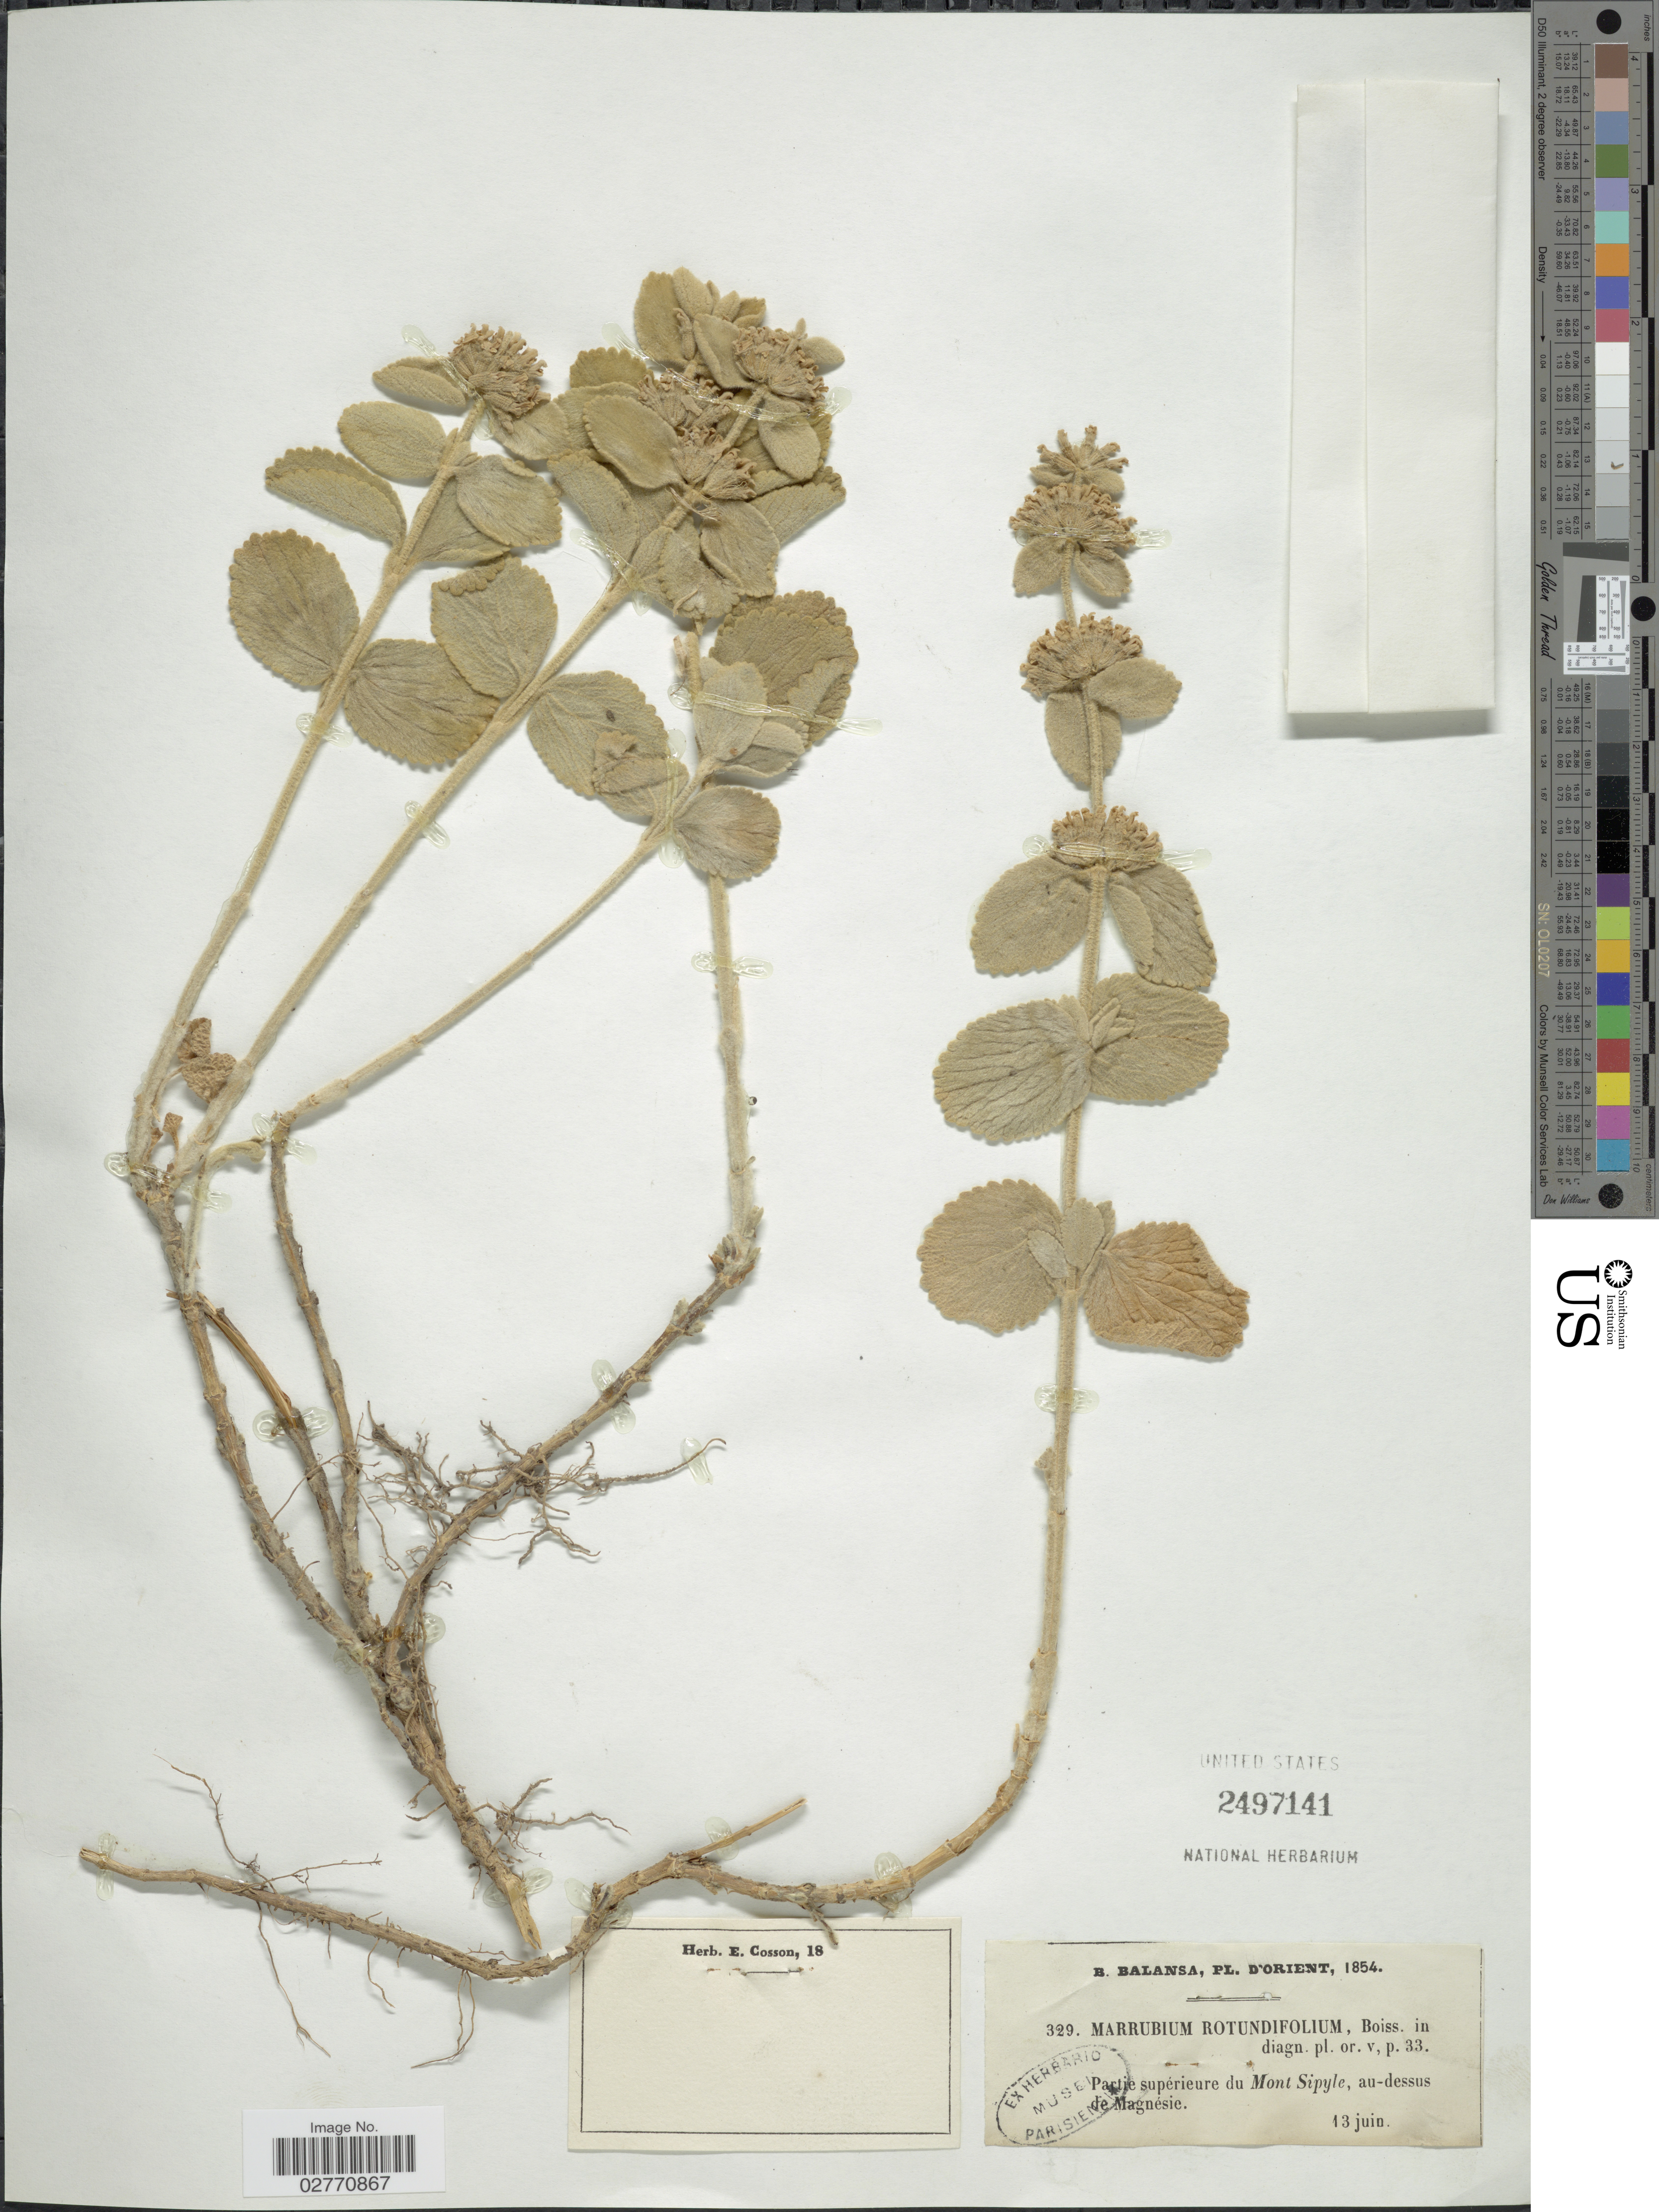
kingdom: Plantae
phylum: Tracheophyta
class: Magnoliopsida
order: Lamiales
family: Lamiaceae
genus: Marrubium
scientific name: Marrubium rotundifolium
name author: Boiss.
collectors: B. Balansa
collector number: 329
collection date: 1854-06-13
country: Turkey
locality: Partie supérieure du Mont Sipyle, au-dessus de Magnésie.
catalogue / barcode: US 2497141